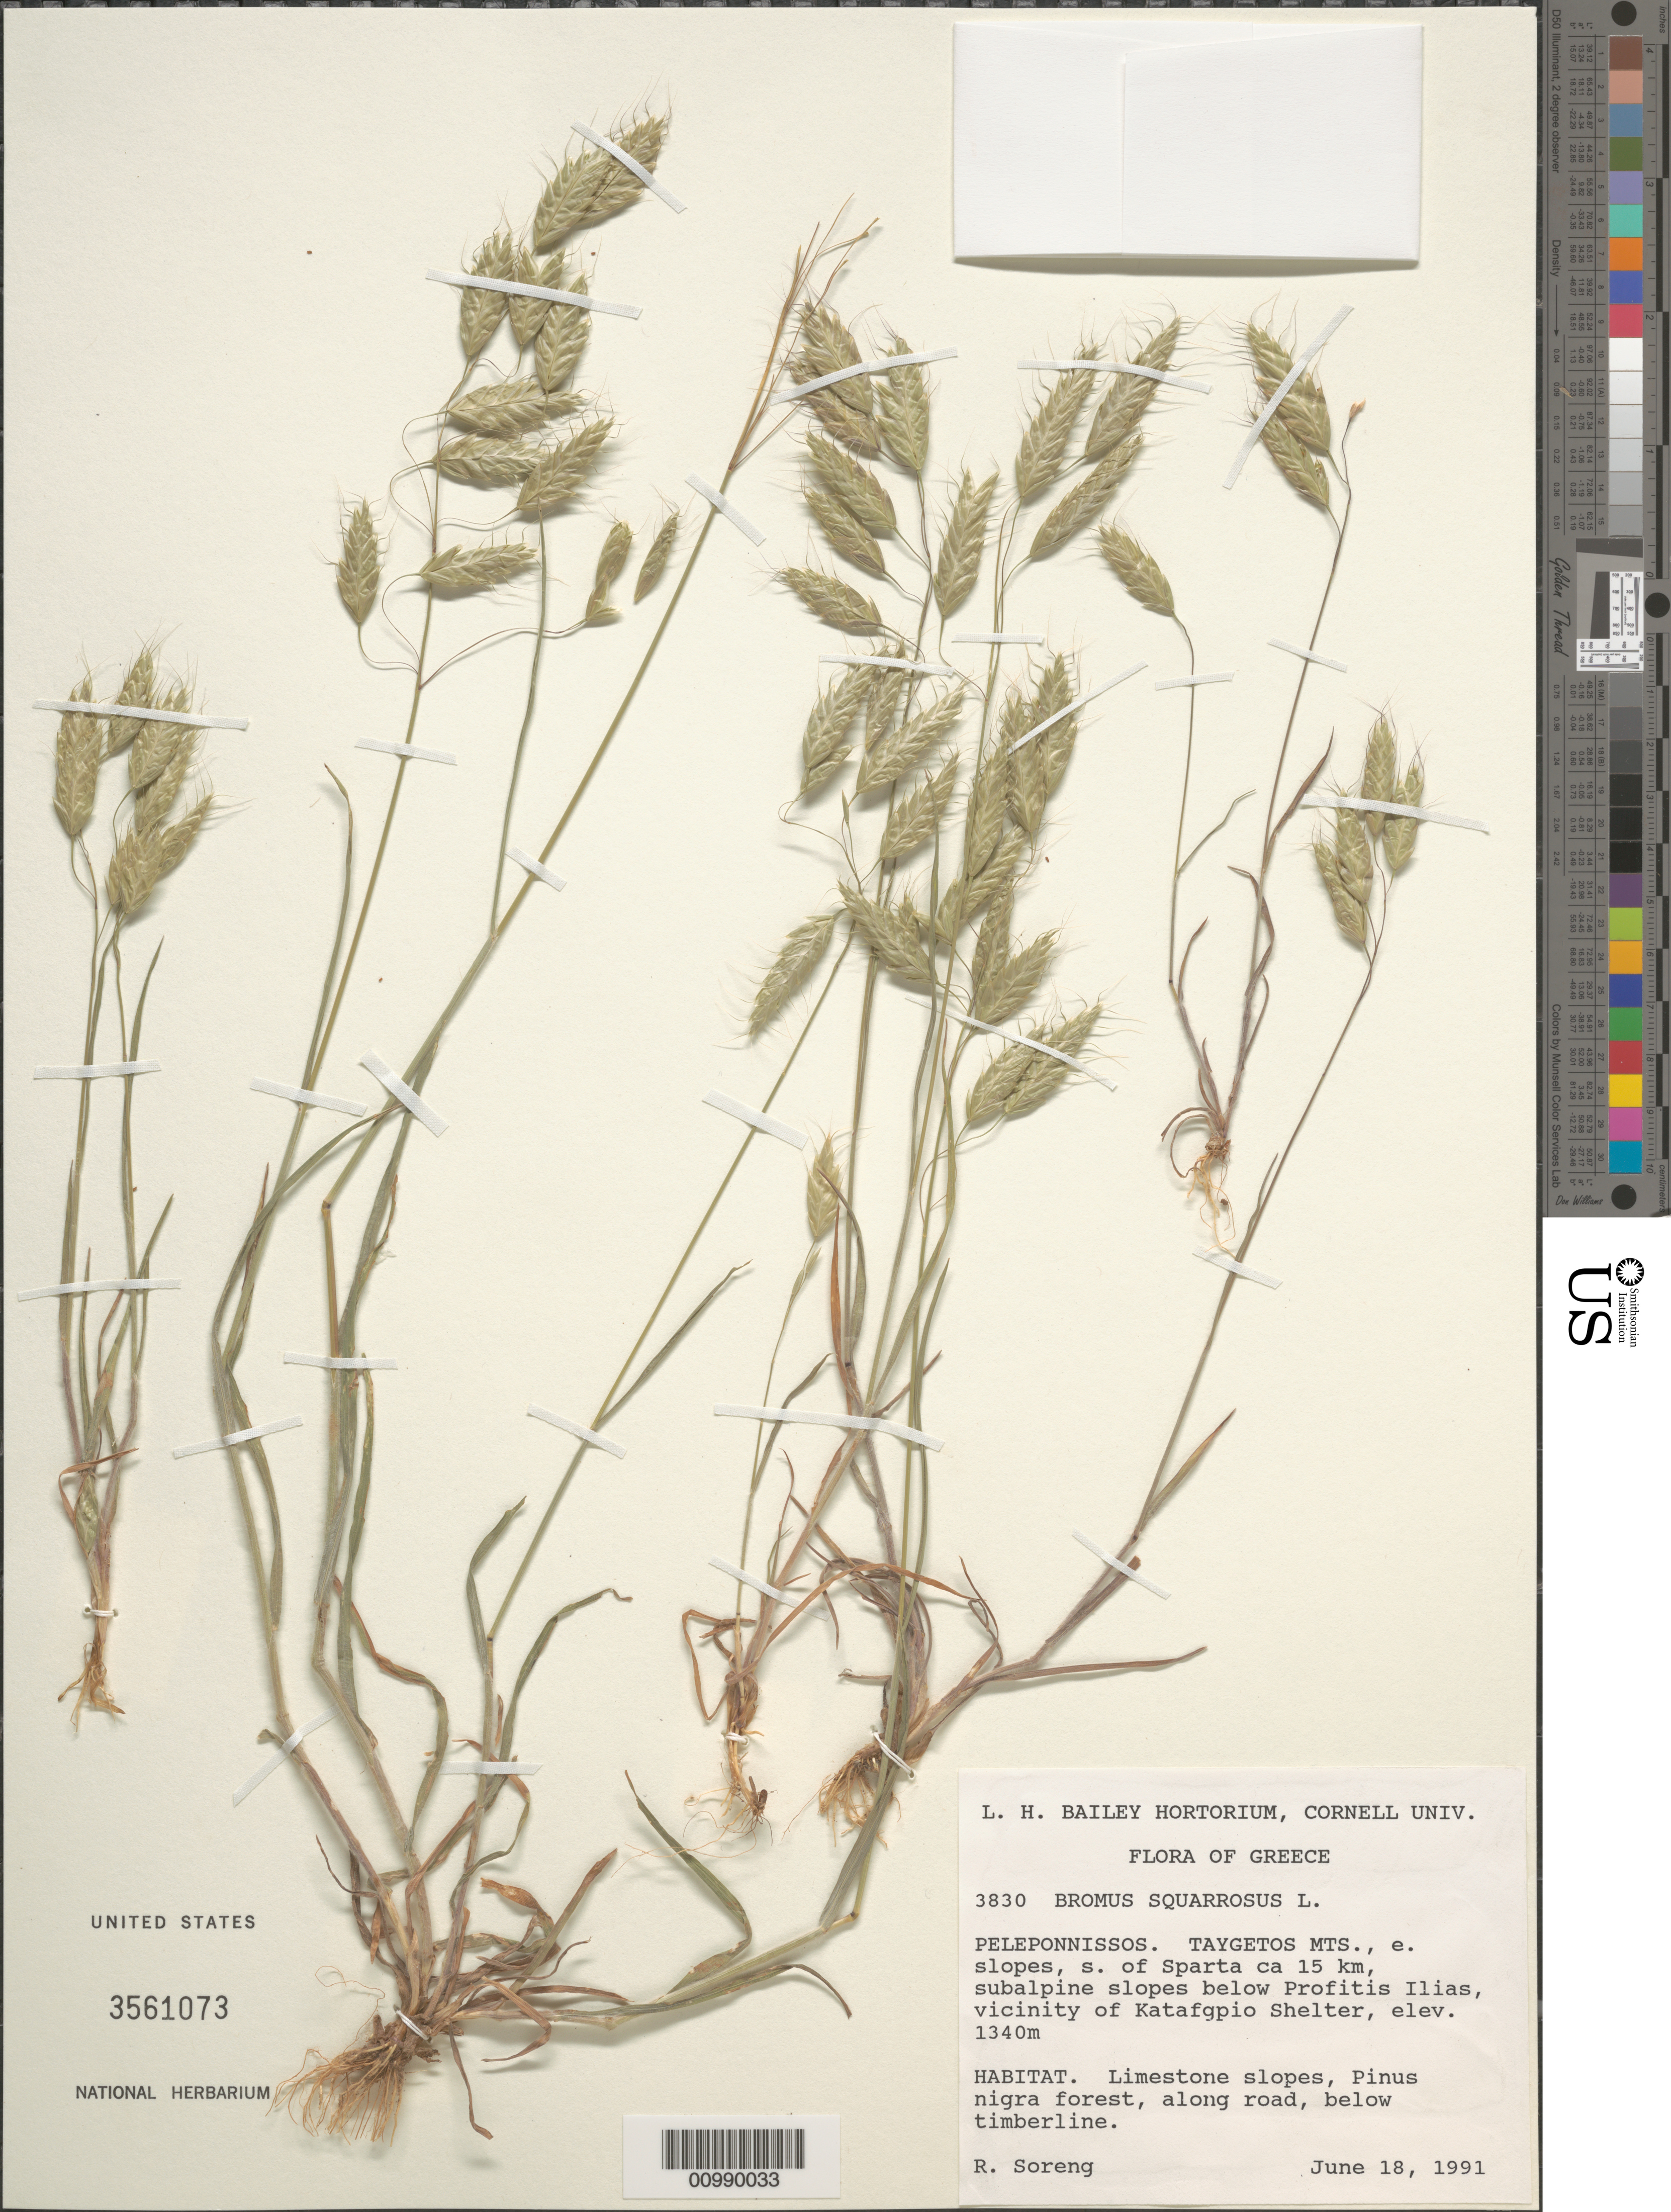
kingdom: Plantae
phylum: Tracheophyta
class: Liliopsida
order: Poales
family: Poaceae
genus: Bromus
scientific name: Bromus squarrosus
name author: L.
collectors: R. J. Soreng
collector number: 3830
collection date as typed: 18 Jun 1991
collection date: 1991-06-18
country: Greece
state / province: Peloponnese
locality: TAYGETOS MTS., E slopes, S of Sparta ca 15 km, subalpine slopes below Profitis Ilias, vicinity of Katafgpio Shelter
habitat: Limestone slopes, Pinus nigra forest, along road, below timberline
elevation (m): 1340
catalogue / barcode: US 3561073